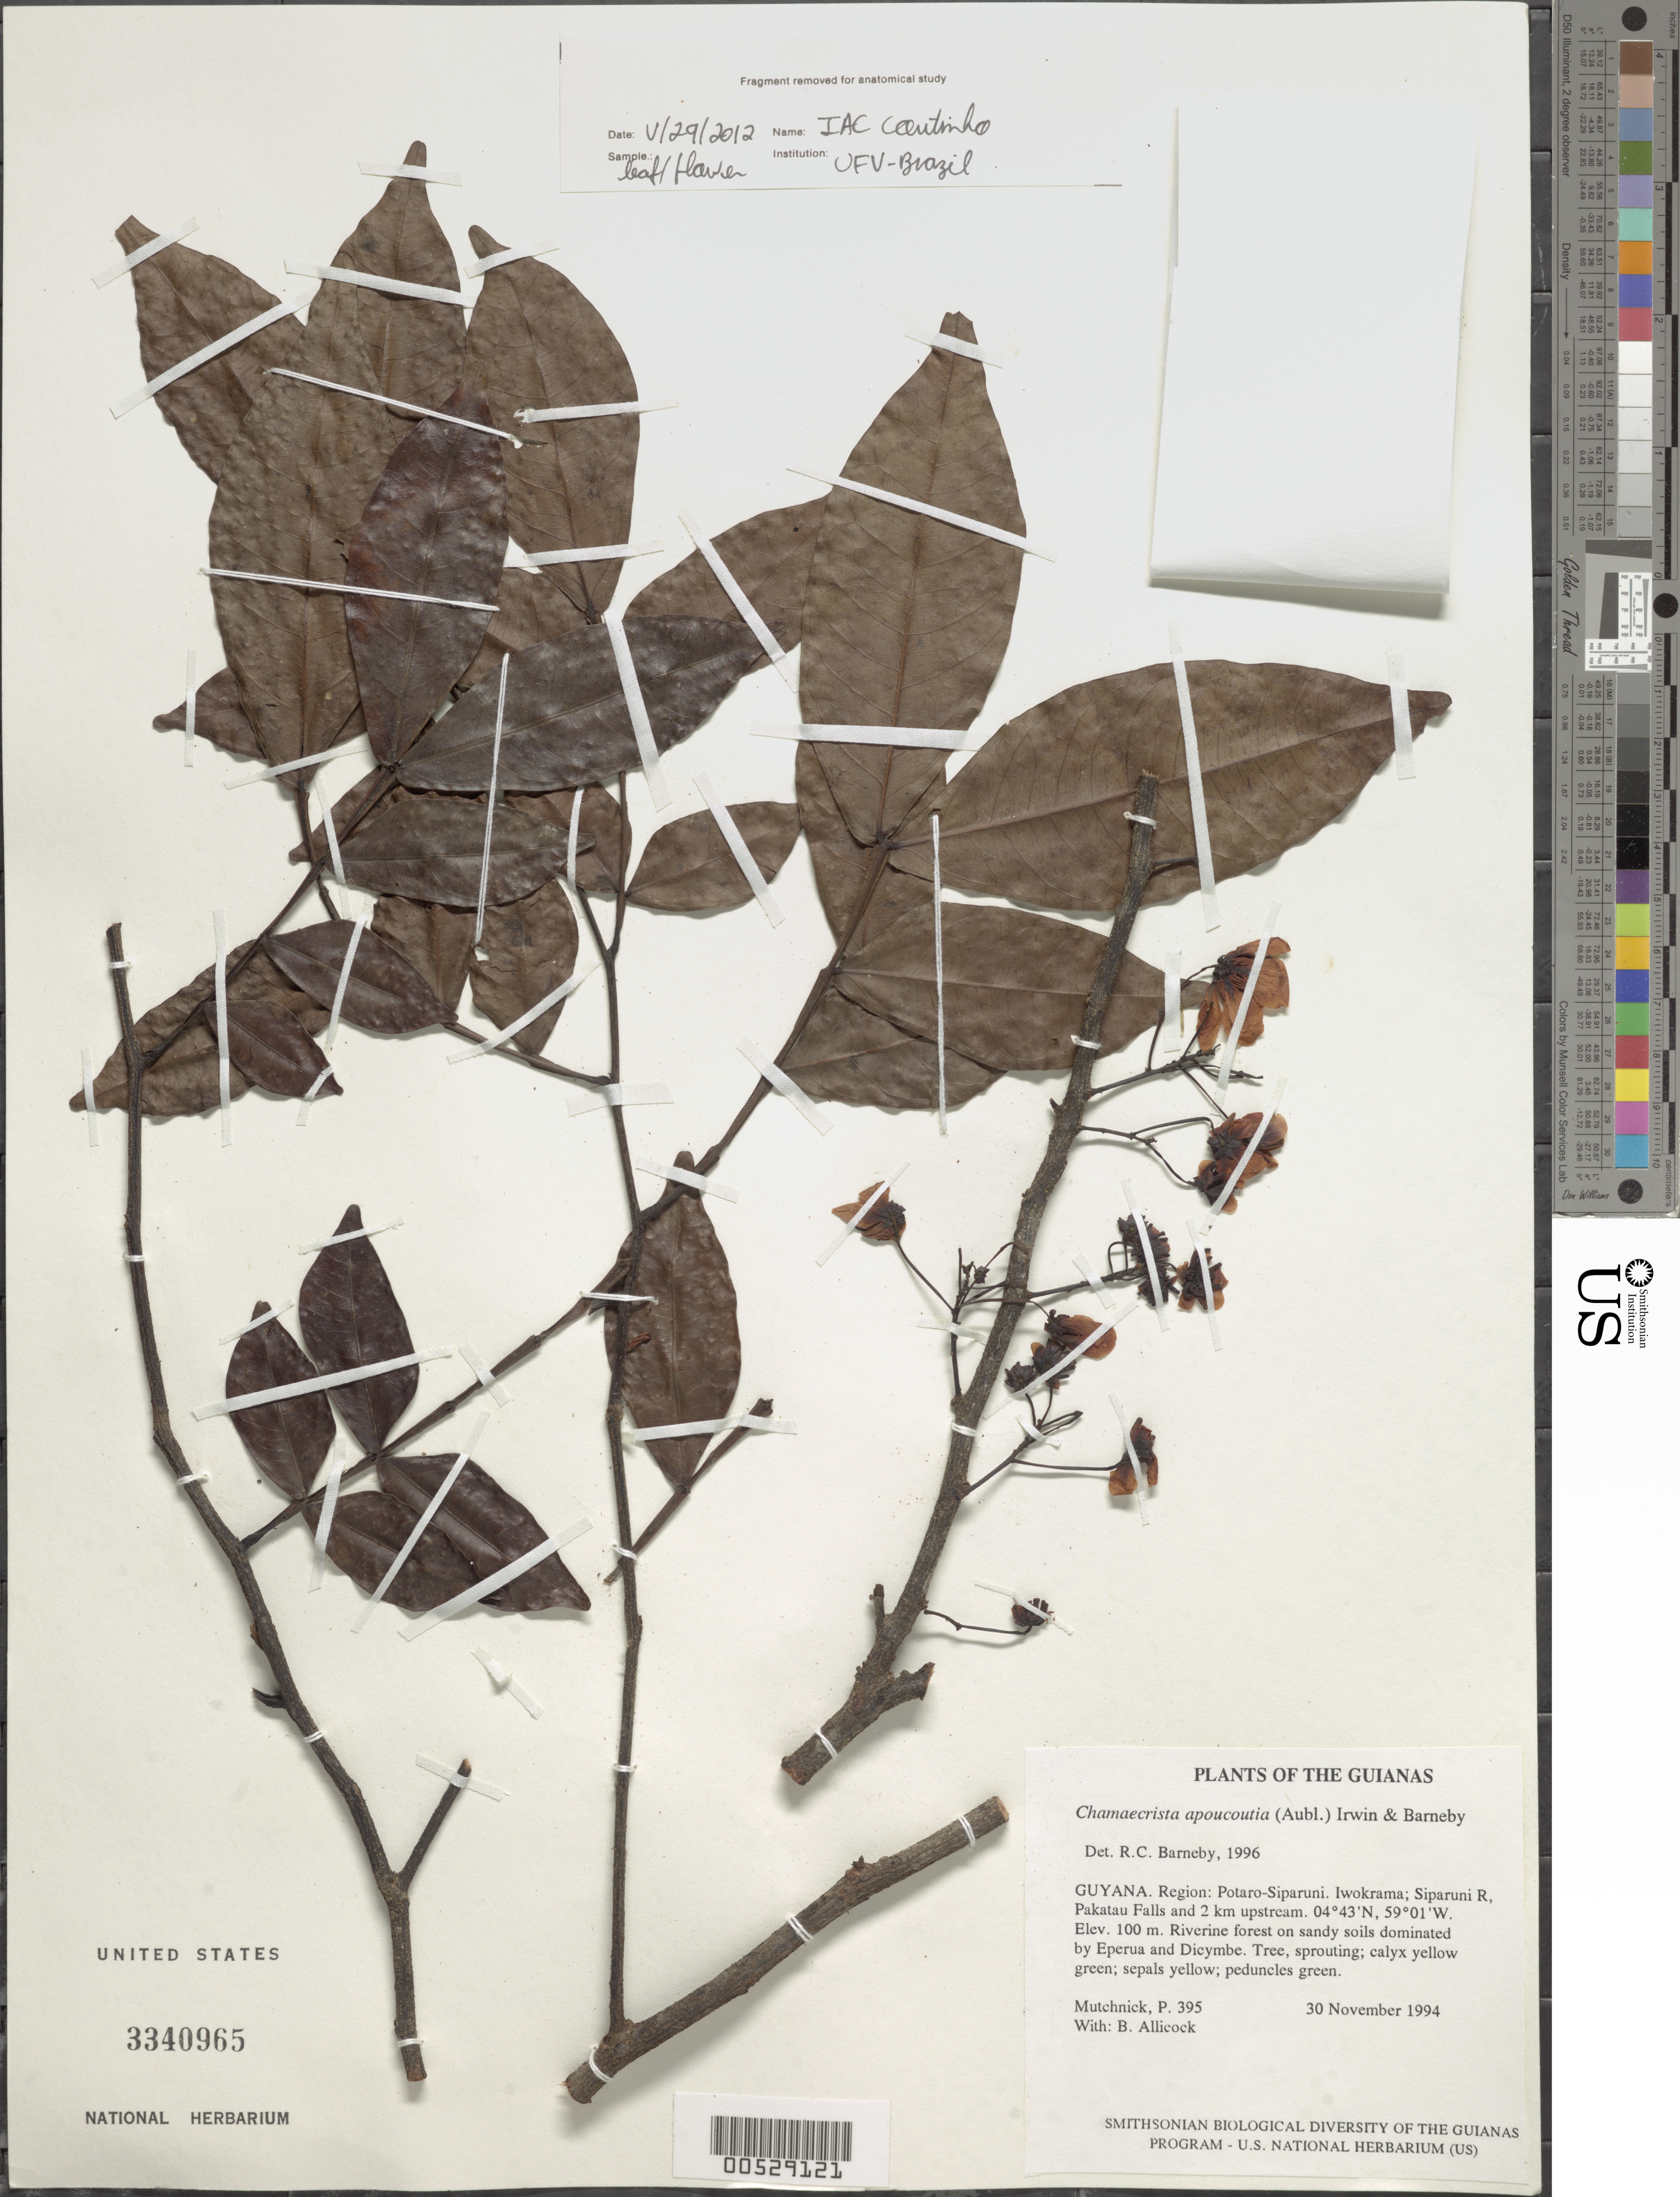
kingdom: Plantae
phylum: Tracheophyta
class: Magnoliopsida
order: Fabales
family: Fabaceae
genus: Chamaecrista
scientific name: Chamaecrista apoucouita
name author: (Aubl.) H.S. Irwin & Barneby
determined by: Barneby, Rupert C., (NY)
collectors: P. Mutchnick & B. Allicock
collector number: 395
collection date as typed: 30 November 1994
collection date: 1994-11-30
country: Guyana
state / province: Potaro-Siparuni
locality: Iwokrama; Siparuni R, Pakatau Falls and 2 km upstream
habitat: Riverine forest on sandy soils dominated by Eperua and Dicymbe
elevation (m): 100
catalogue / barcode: US 3340965